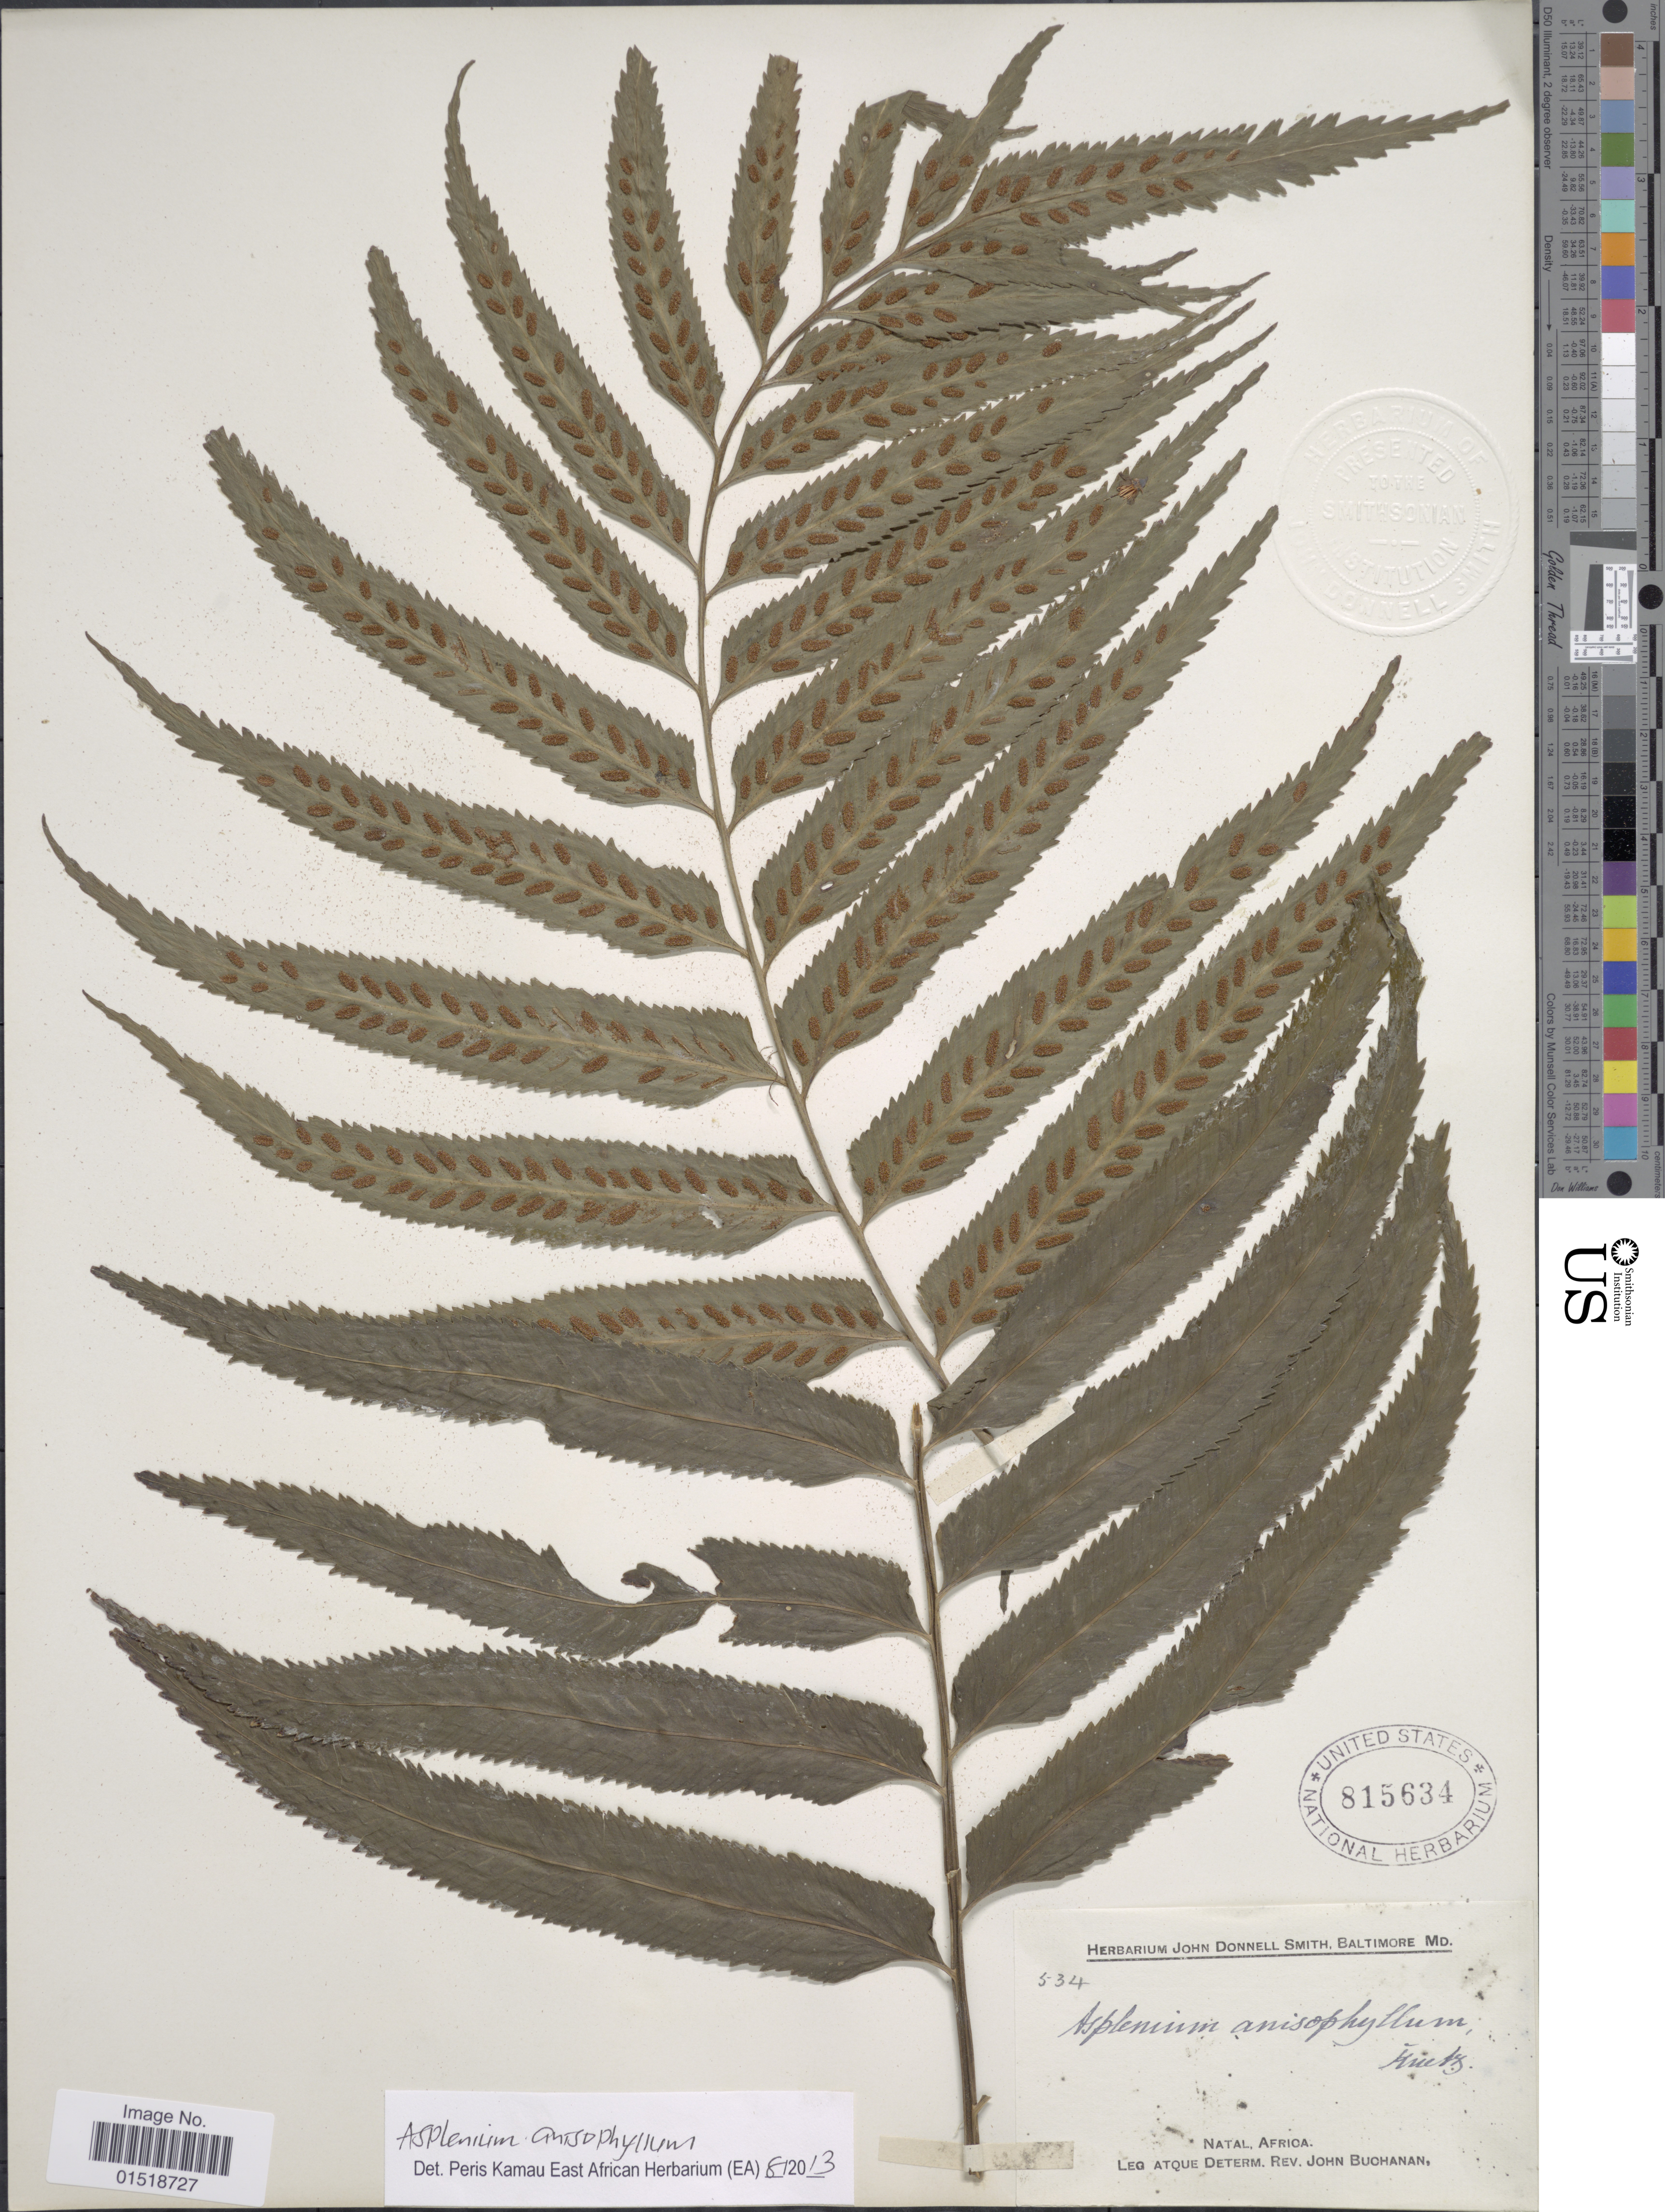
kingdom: Plantae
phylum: Tracheophyta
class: Polypodiopsida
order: Polypodiales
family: Aspleniaceae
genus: Asplenium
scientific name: Asplenium anisophyllum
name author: Kunze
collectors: J. Buchanan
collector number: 334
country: South Africa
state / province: KwaZulu-Natal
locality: Natal, Africa.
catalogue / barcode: US 815634